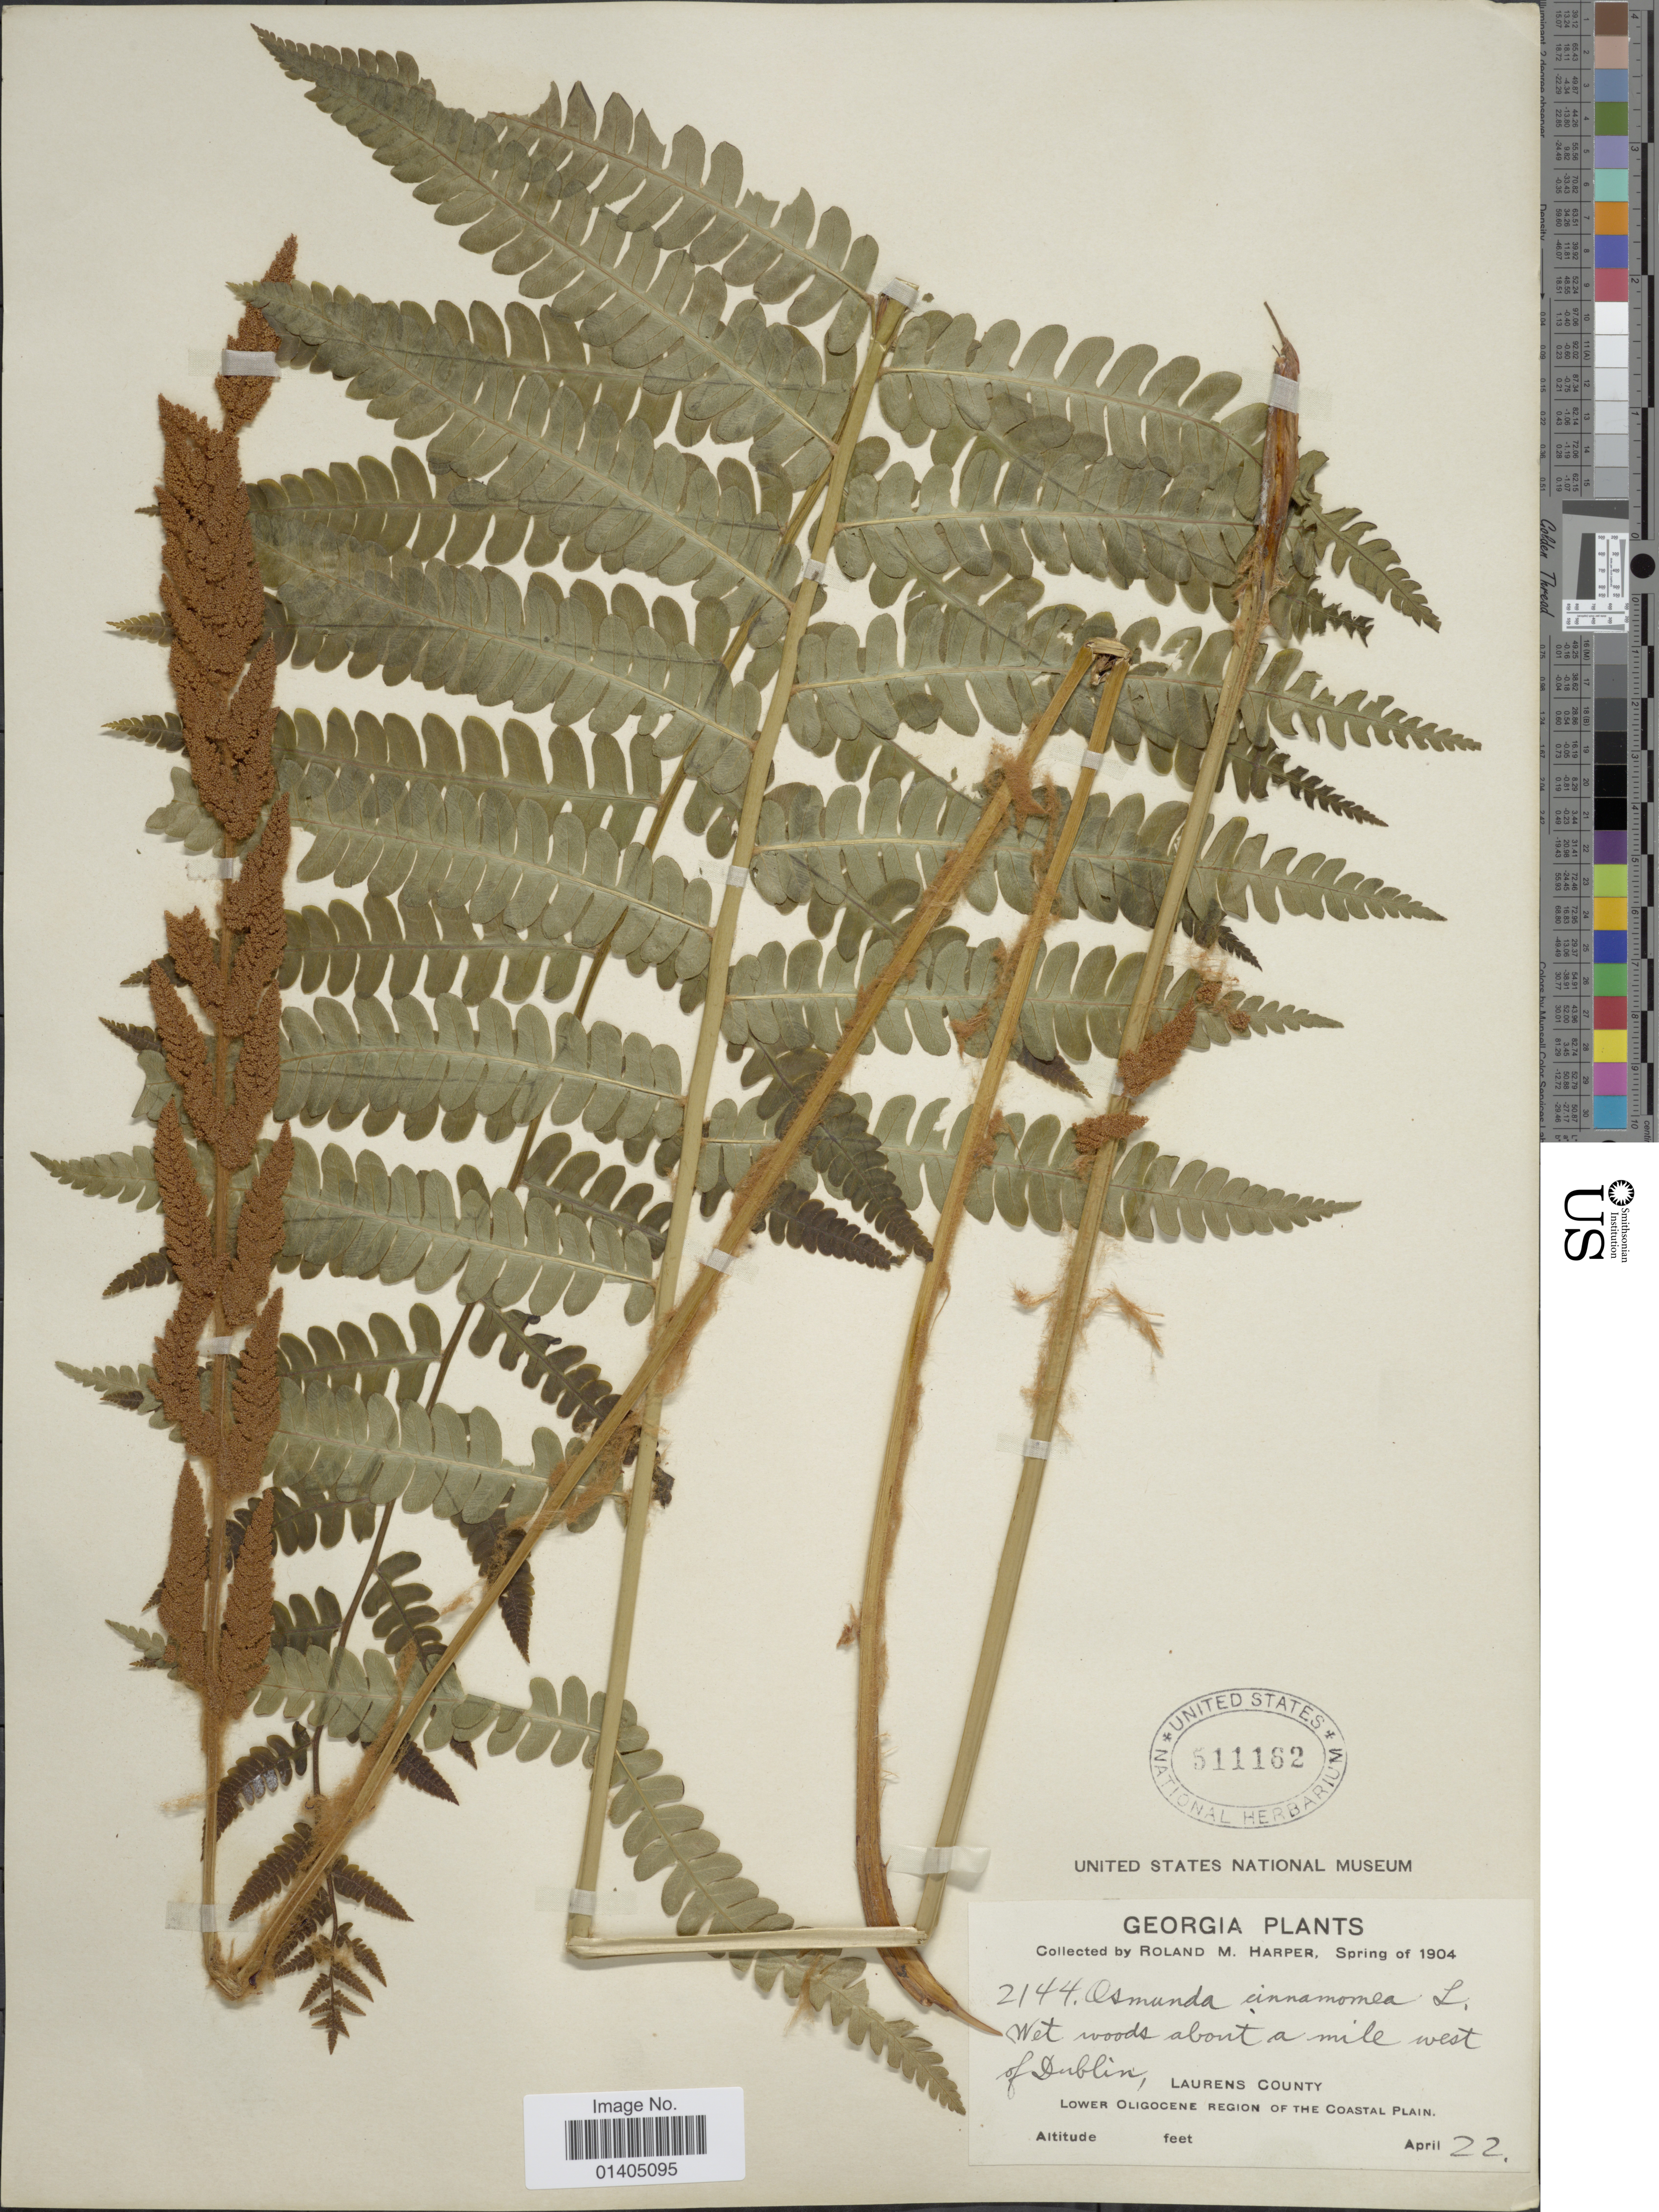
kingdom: Plantae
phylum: Tracheophyta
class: Polypodiopsida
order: Osmundales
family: Osmundaceae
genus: Osmundastrum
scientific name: Osmundastrum cinnamomeum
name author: (L.) C. Presl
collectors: R. M. Harper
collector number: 2144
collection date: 1904-04-22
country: United States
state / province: Georgia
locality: Wet woods about a mile west of Dublin, laurens County, Lower Oligocene Region of the Coastal Plain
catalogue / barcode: US 511162